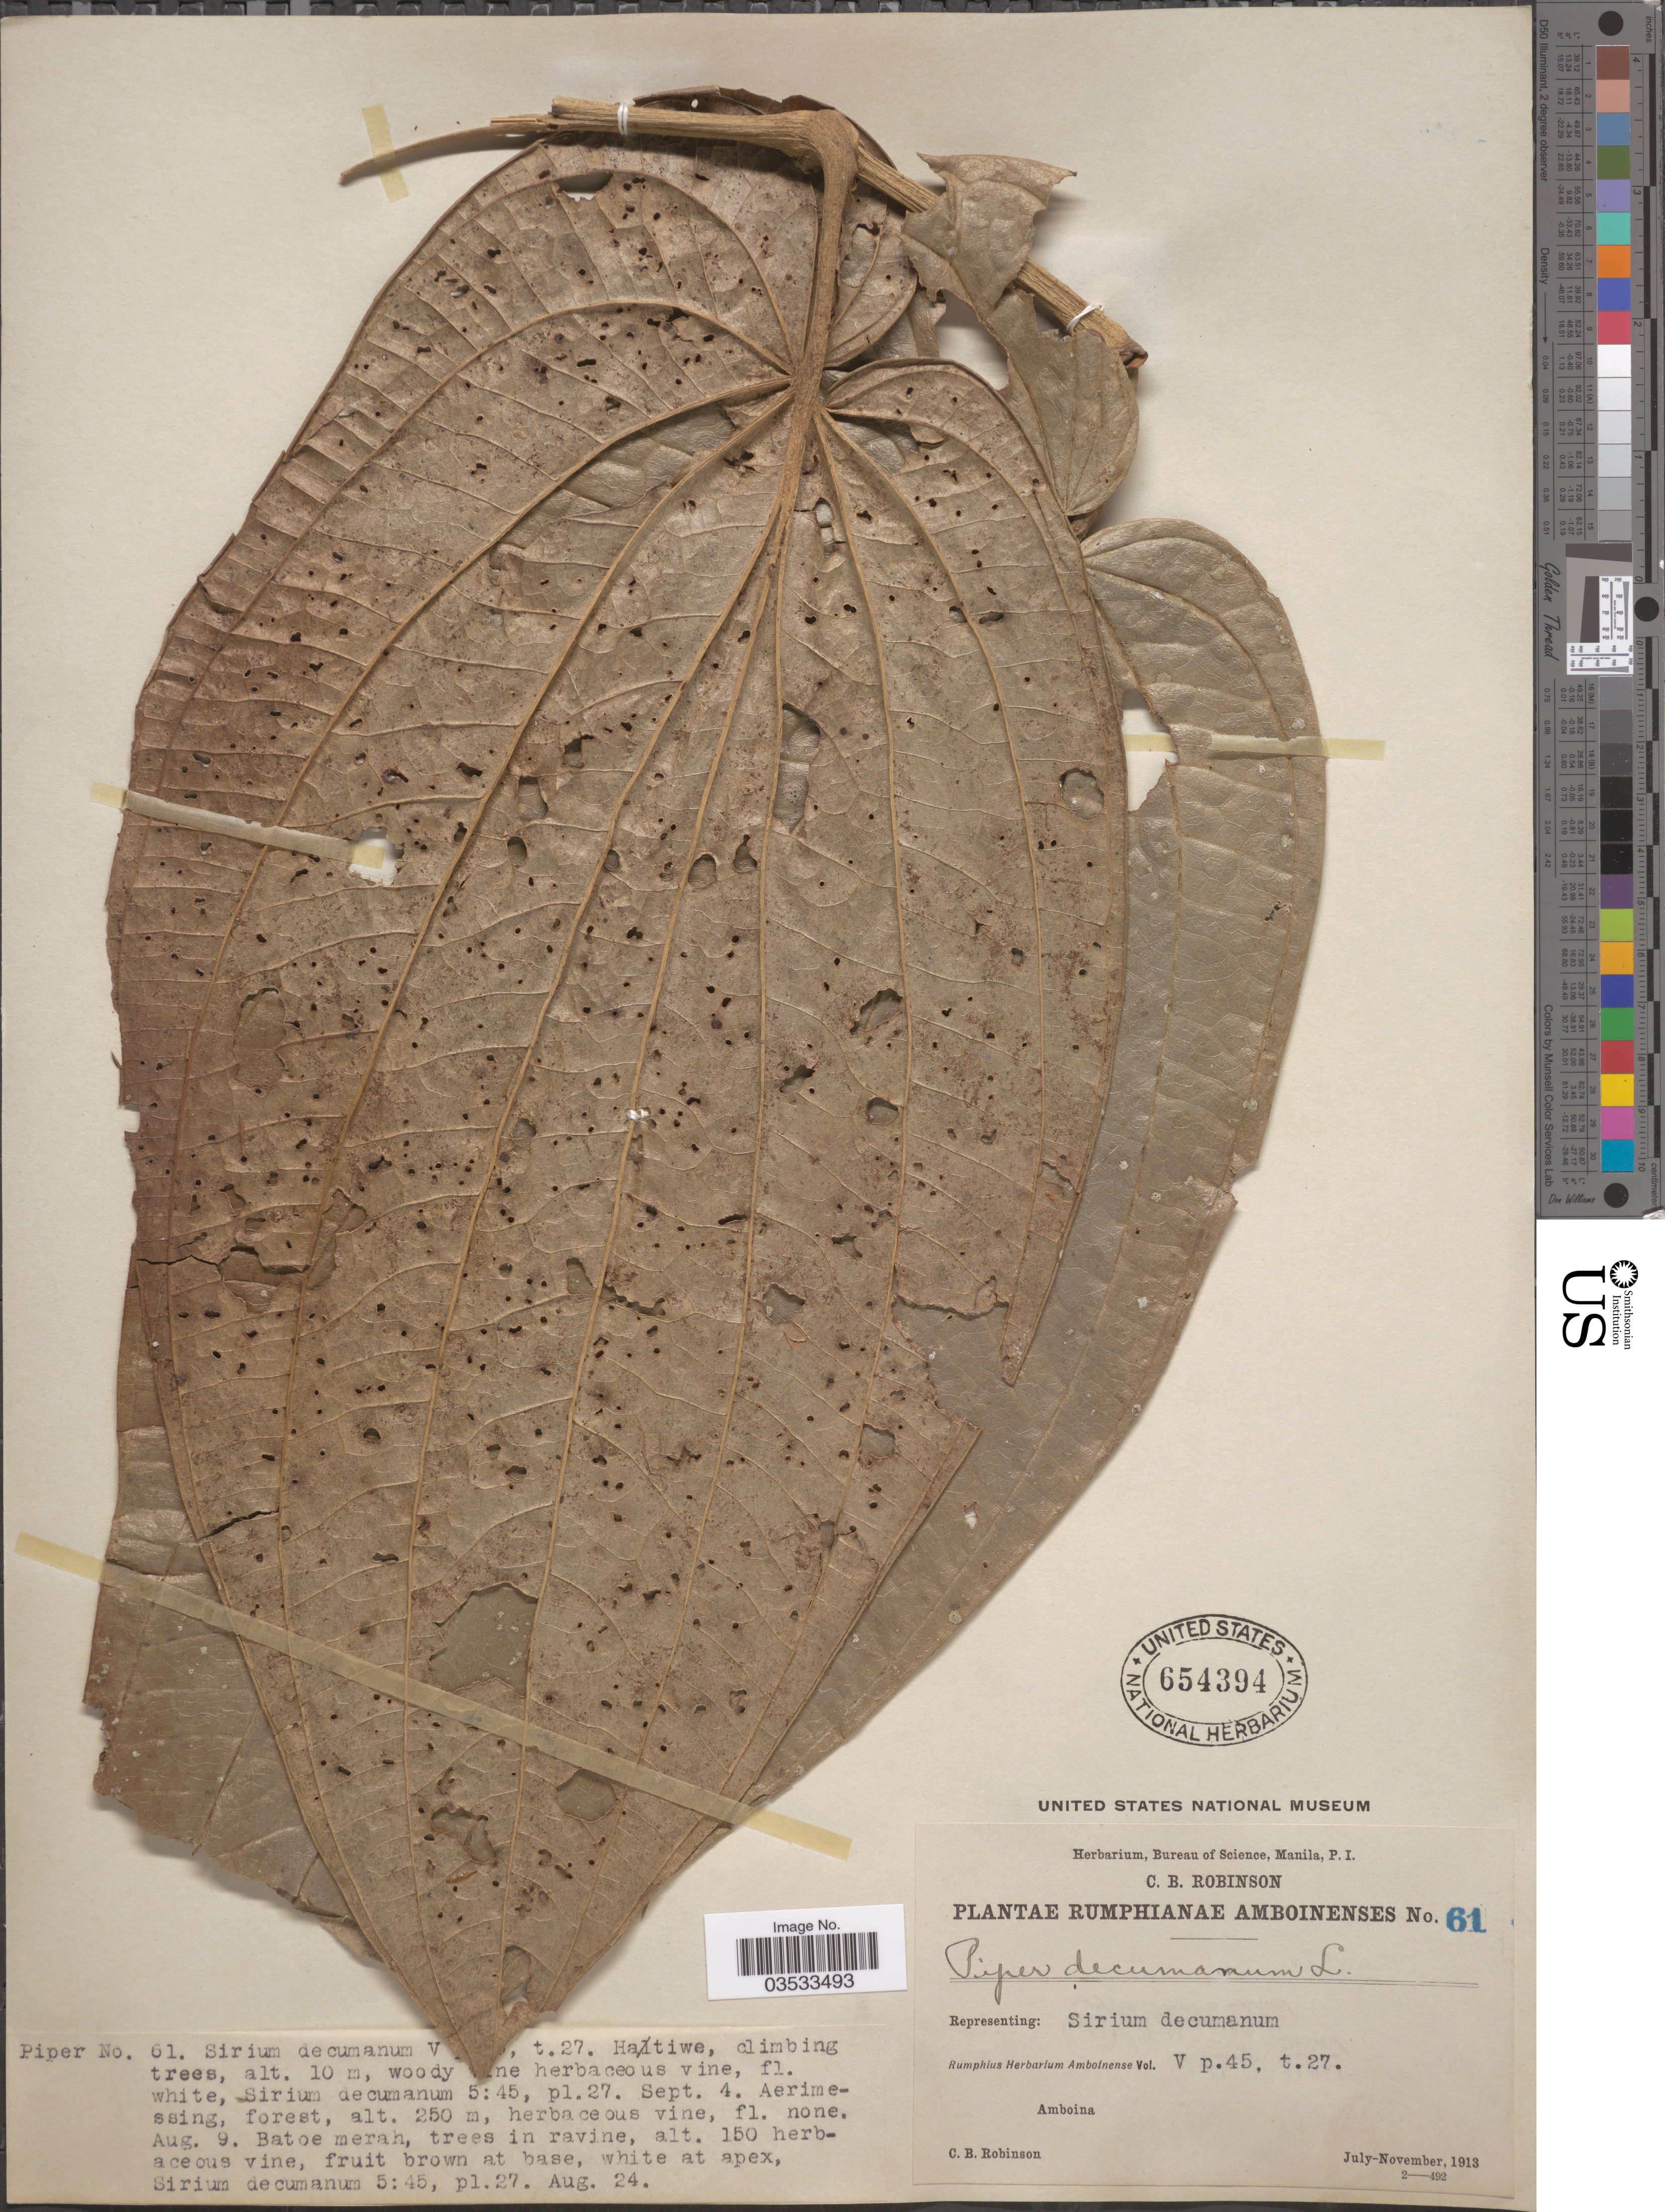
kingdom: Plantae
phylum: Tracheophyta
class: Magnoliopsida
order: Piperales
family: Piperaceae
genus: Piper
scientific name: Piper decumanum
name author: (Rumph.) L.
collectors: C. Robinson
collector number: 61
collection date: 1913-08-24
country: Indonesia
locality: Amboina.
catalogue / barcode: US 654394